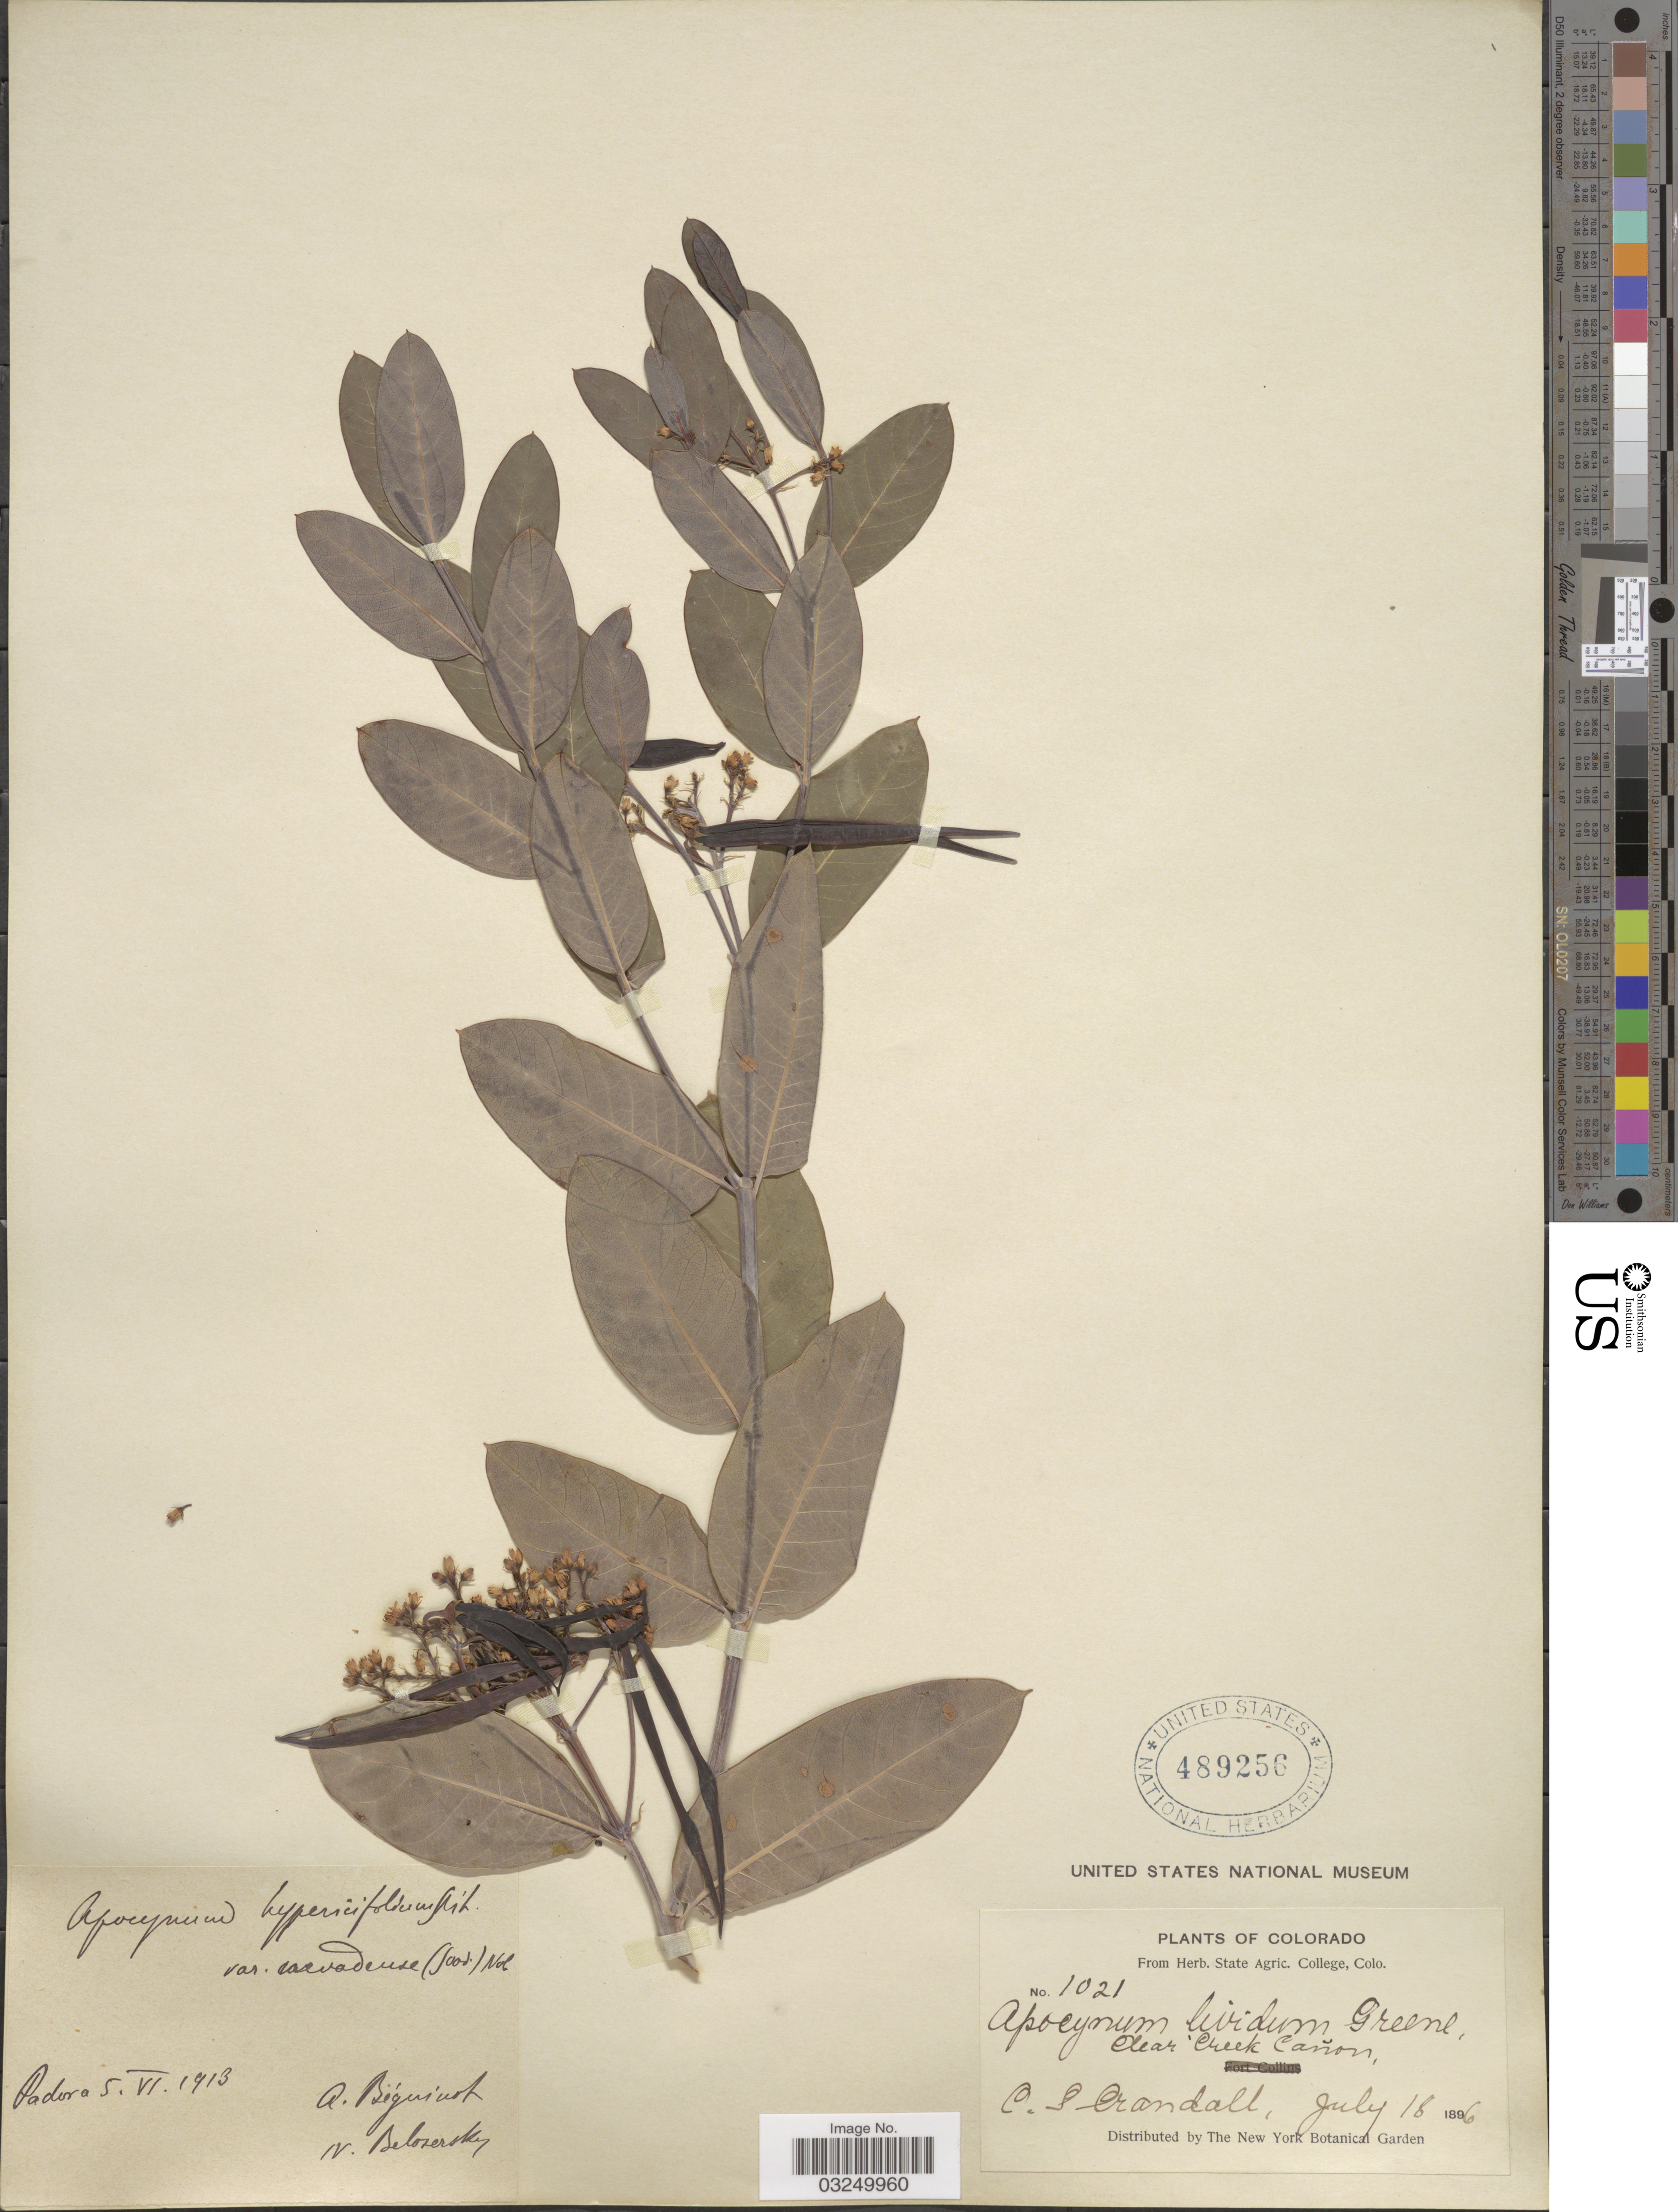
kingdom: Plantae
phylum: Tracheophyta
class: Magnoliopsida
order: Gentianales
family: Apocynaceae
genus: Apocynum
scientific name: Apocynum nevadense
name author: Goodd.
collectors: C. Crandall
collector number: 1021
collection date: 1896-07-18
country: United States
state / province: Colorado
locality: Clear Creek Cañon.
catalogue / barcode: US 489256